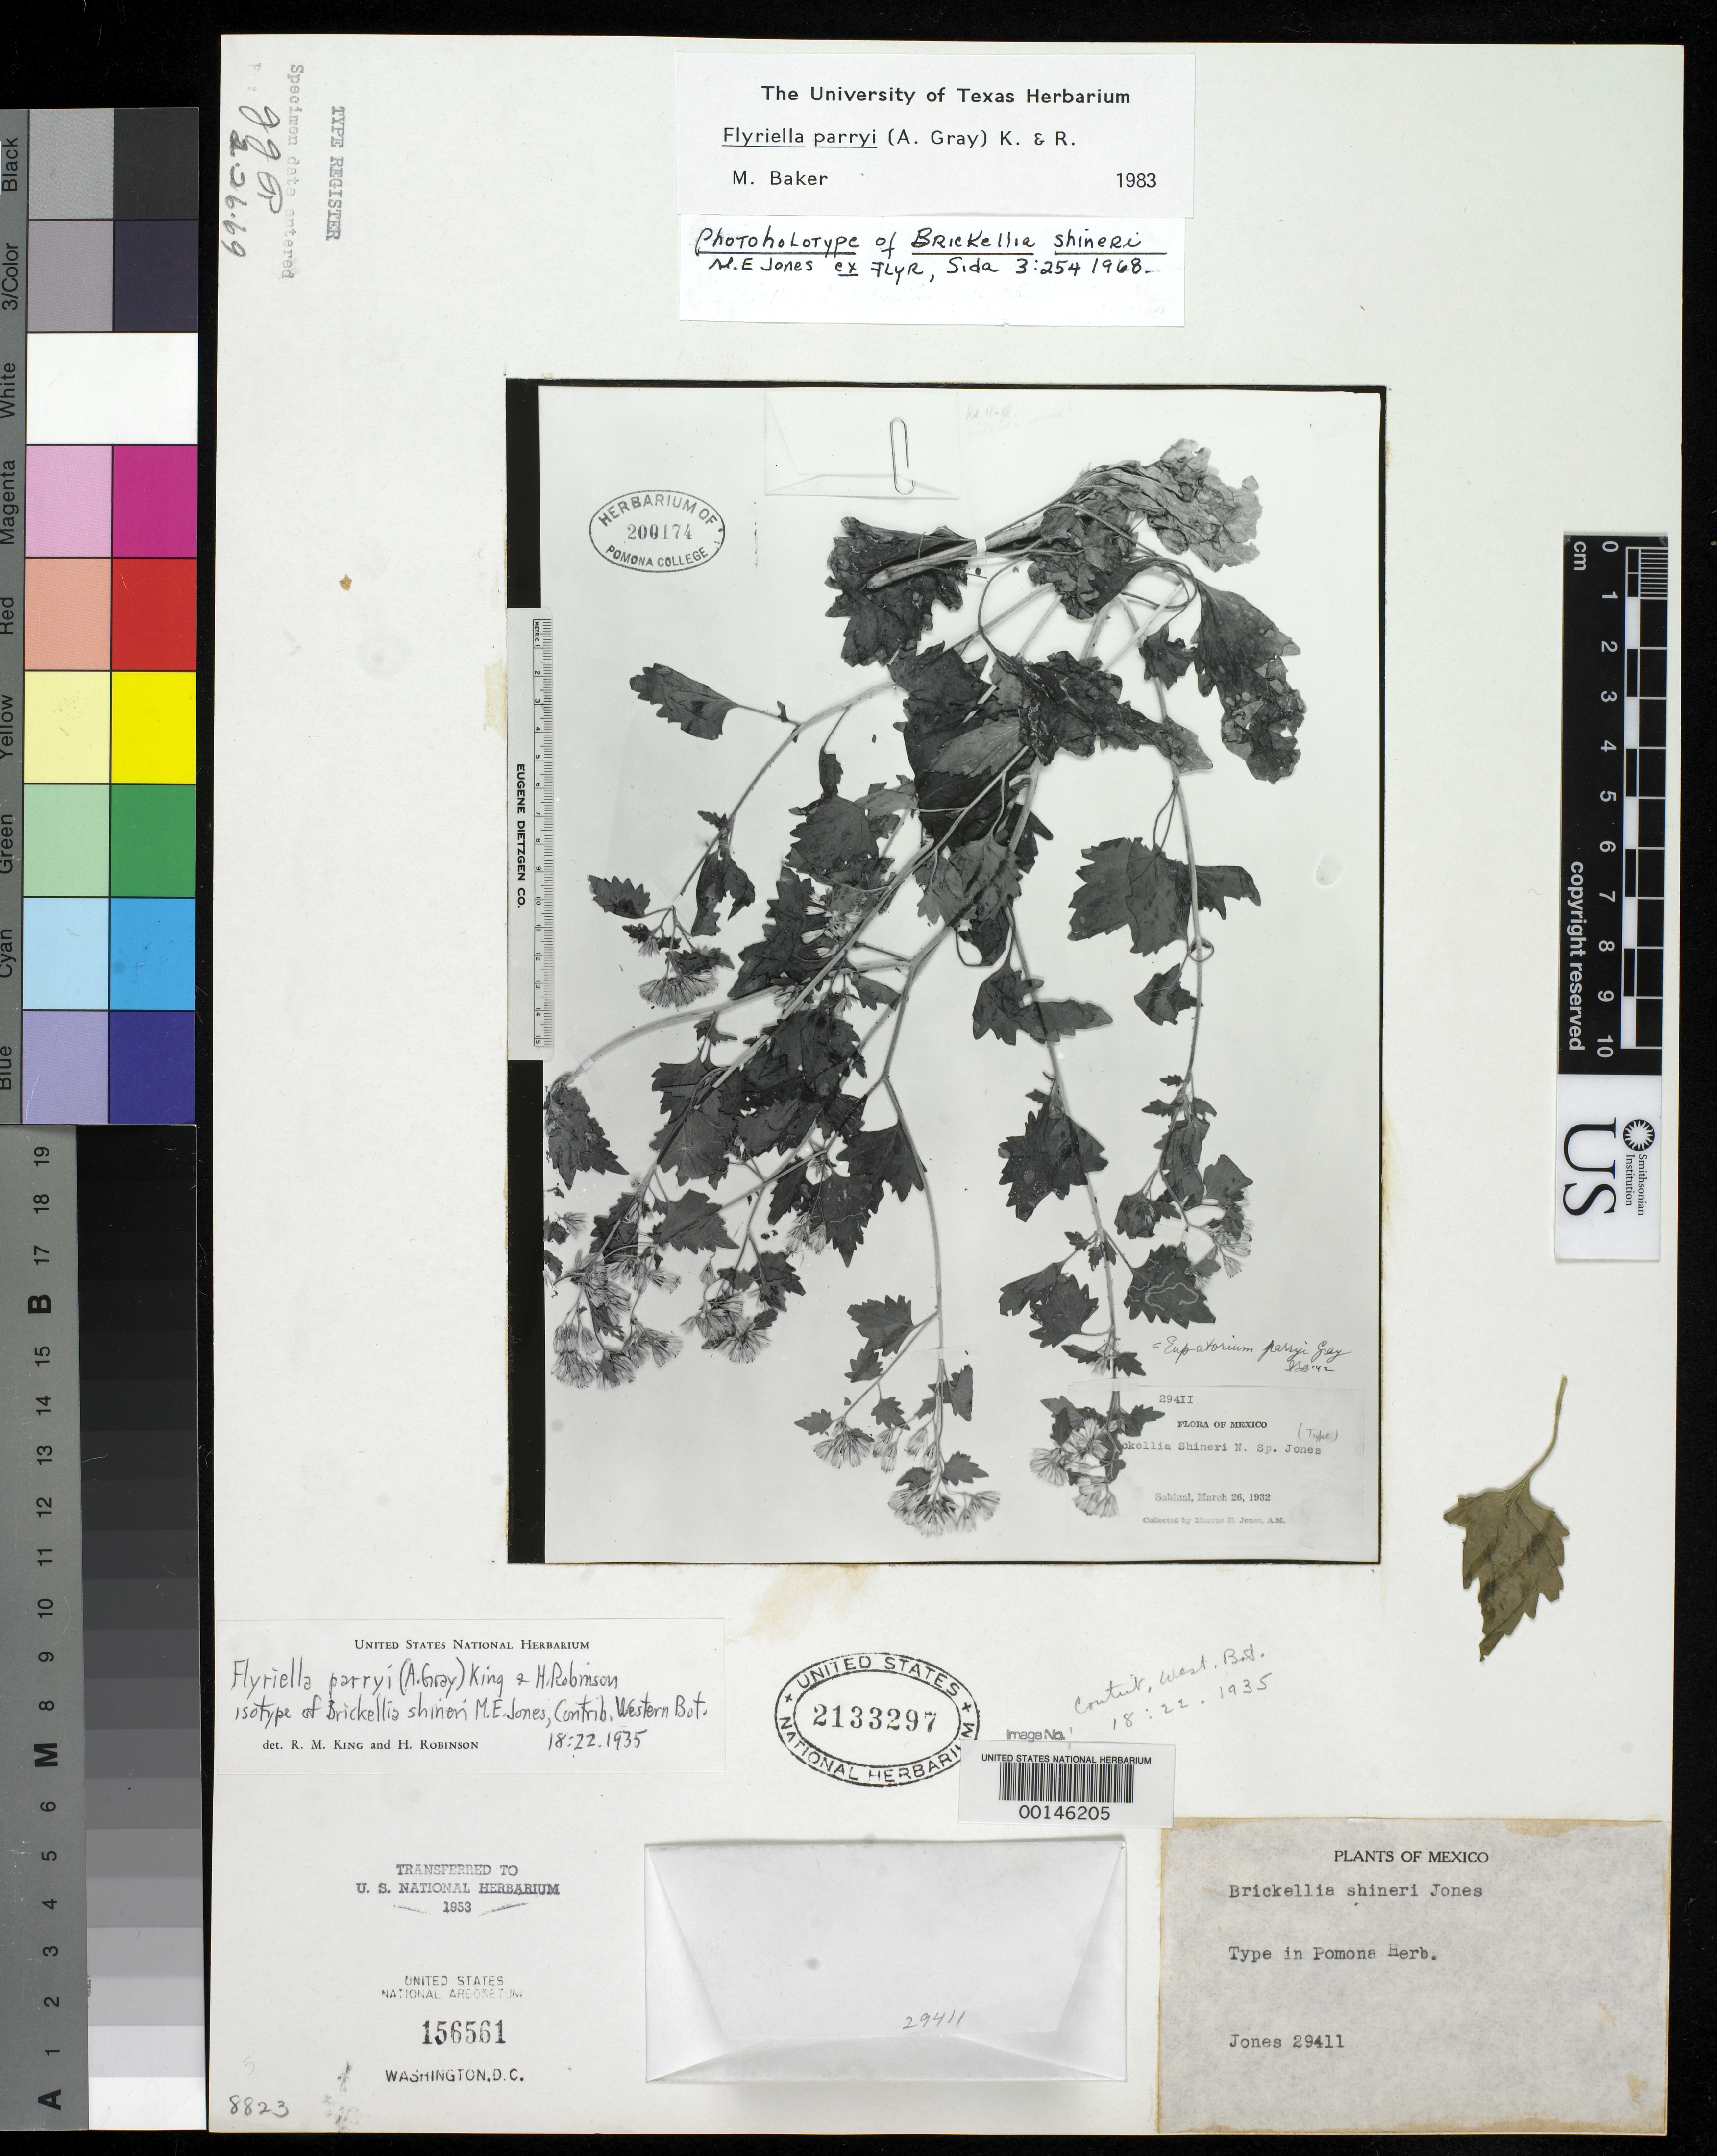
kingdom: Plantae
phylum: Tracheophyta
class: Magnoliopsida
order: Asterales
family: Asteraceae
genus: Brickellia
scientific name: Brickellia shineri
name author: M.E. Jones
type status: Type Fragment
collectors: M. E. Jones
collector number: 29411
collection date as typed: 26 Mar 1932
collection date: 1932-03-26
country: Mexico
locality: Sabino River.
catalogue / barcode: US 2133297